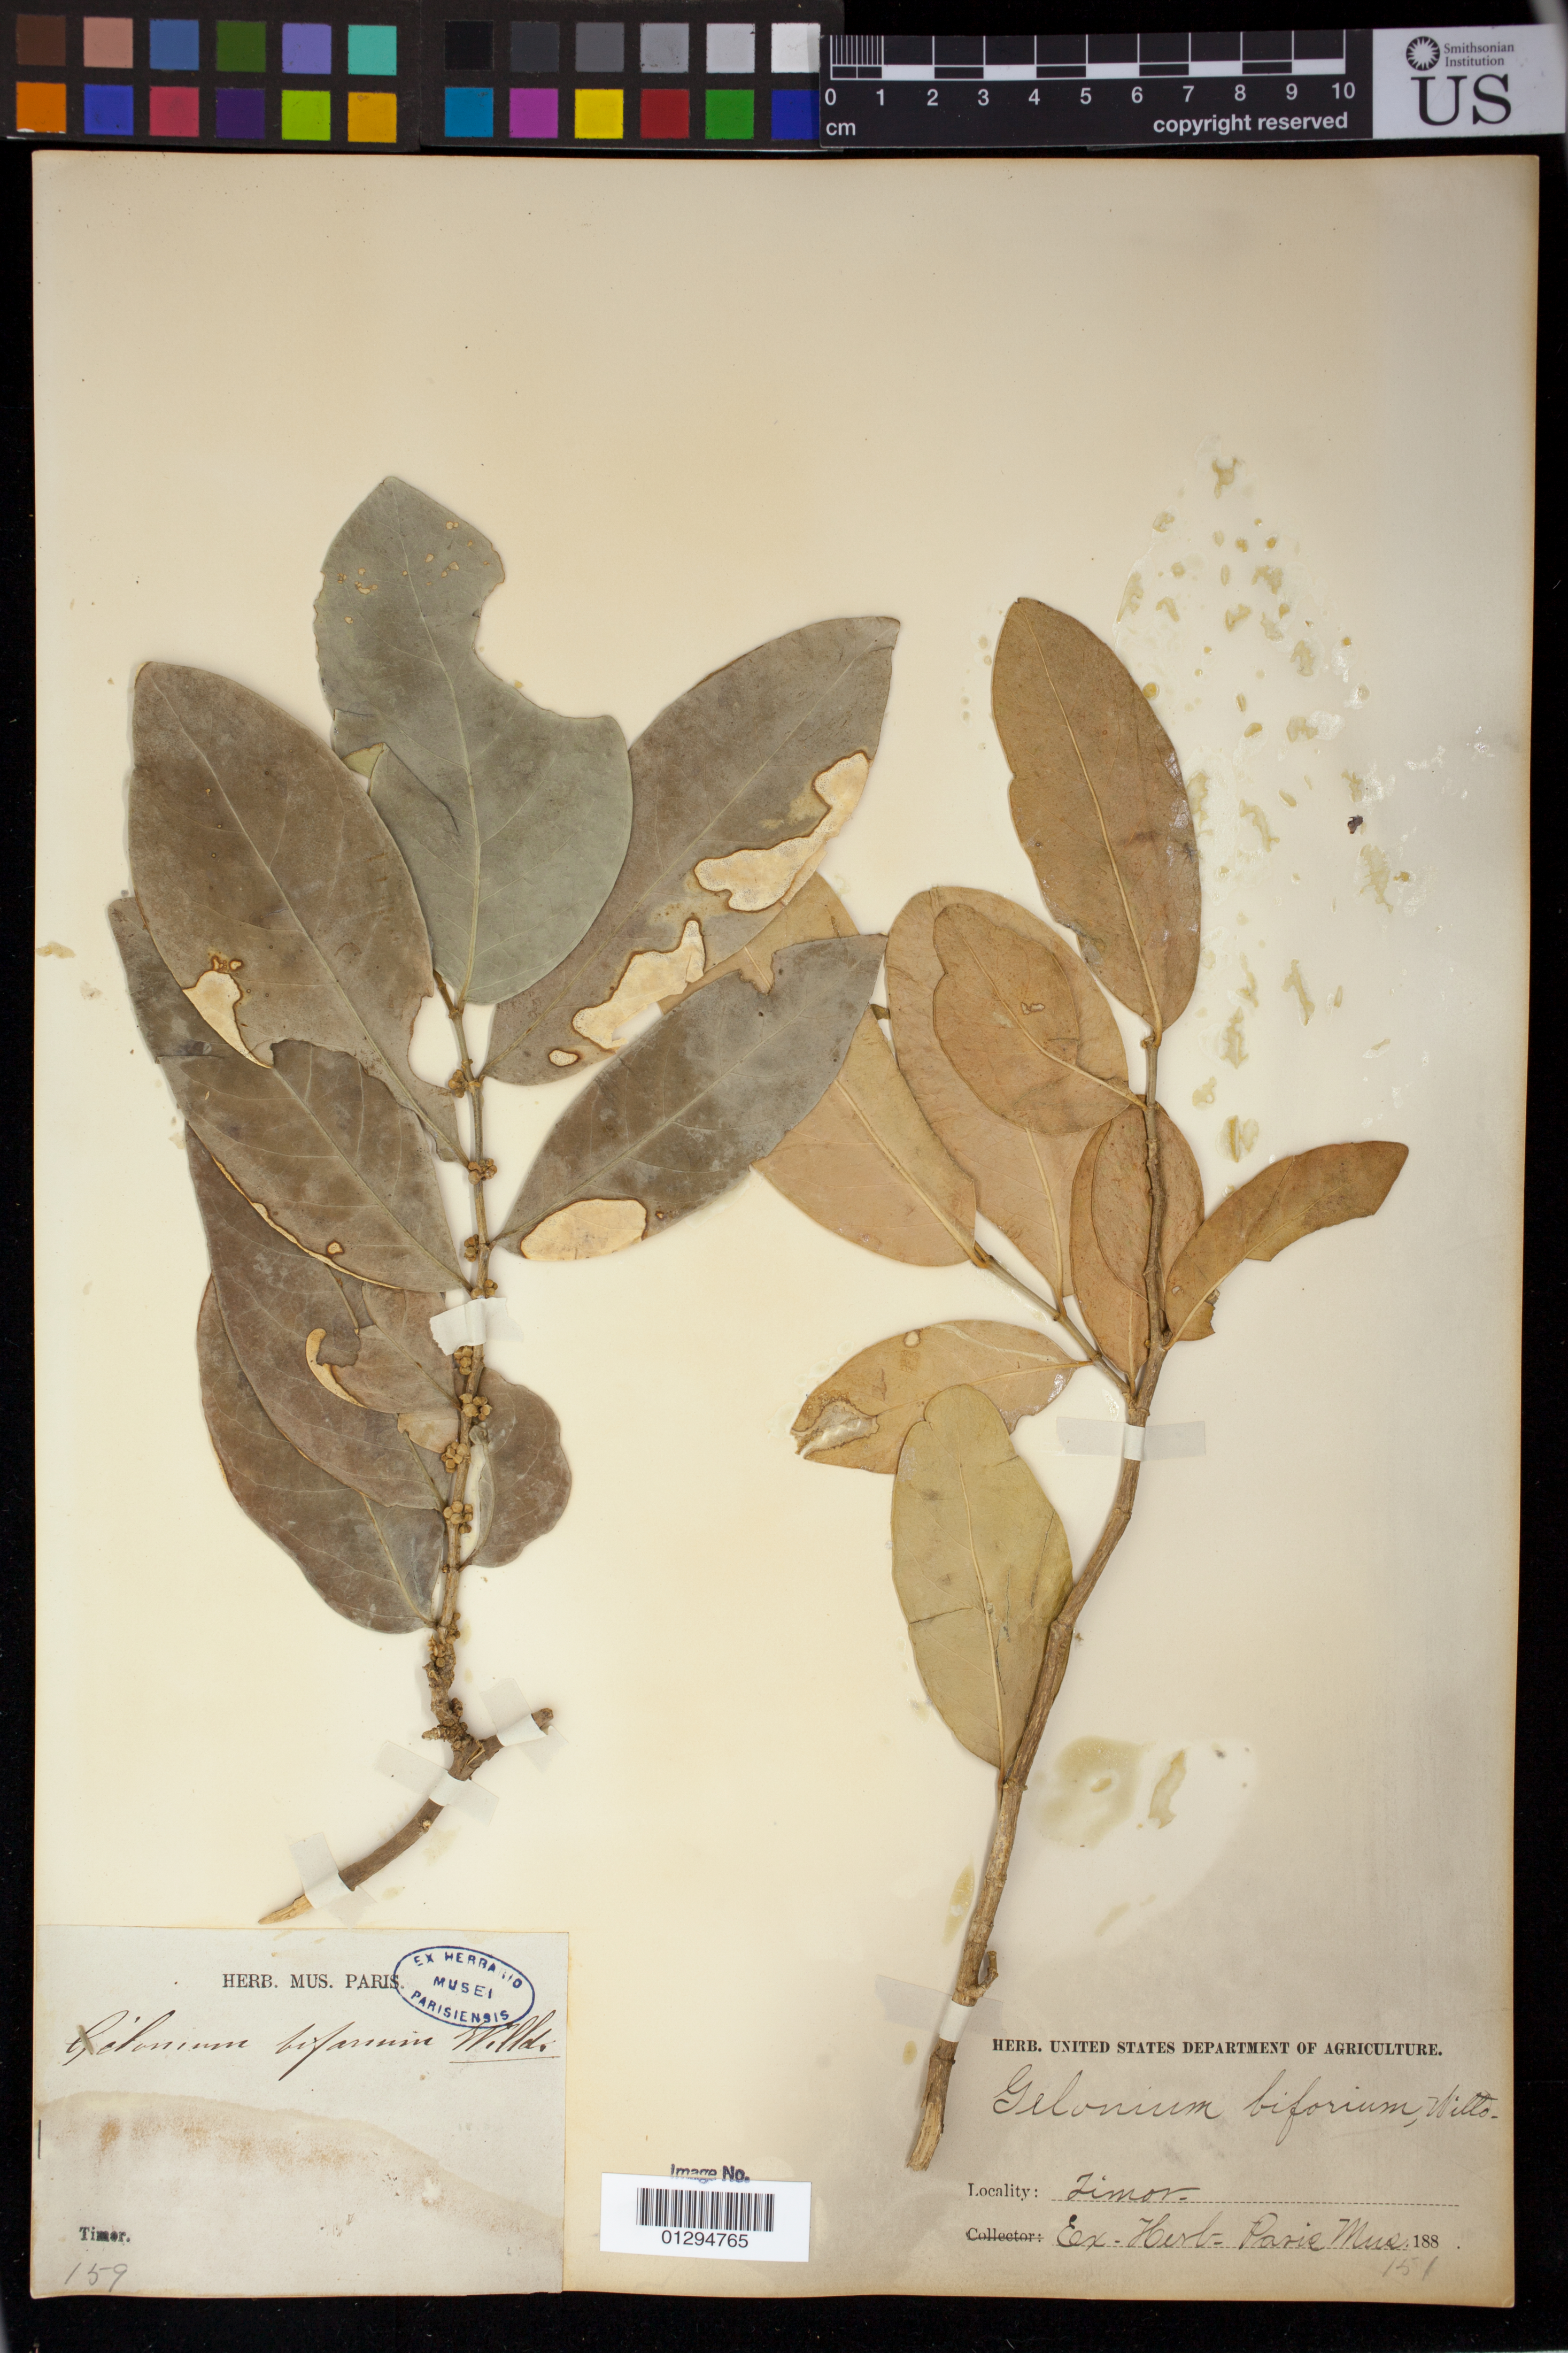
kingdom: Plantae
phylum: Tracheophyta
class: Magnoliopsida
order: Malpighiales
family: Euphorbiaceae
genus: Gelonium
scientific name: Gelonium bifarium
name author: Roxb. ex Willd.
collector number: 159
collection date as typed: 188-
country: Indonesia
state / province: Nusa Tenggara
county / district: Nusa Tenggara Timur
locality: Timor Island